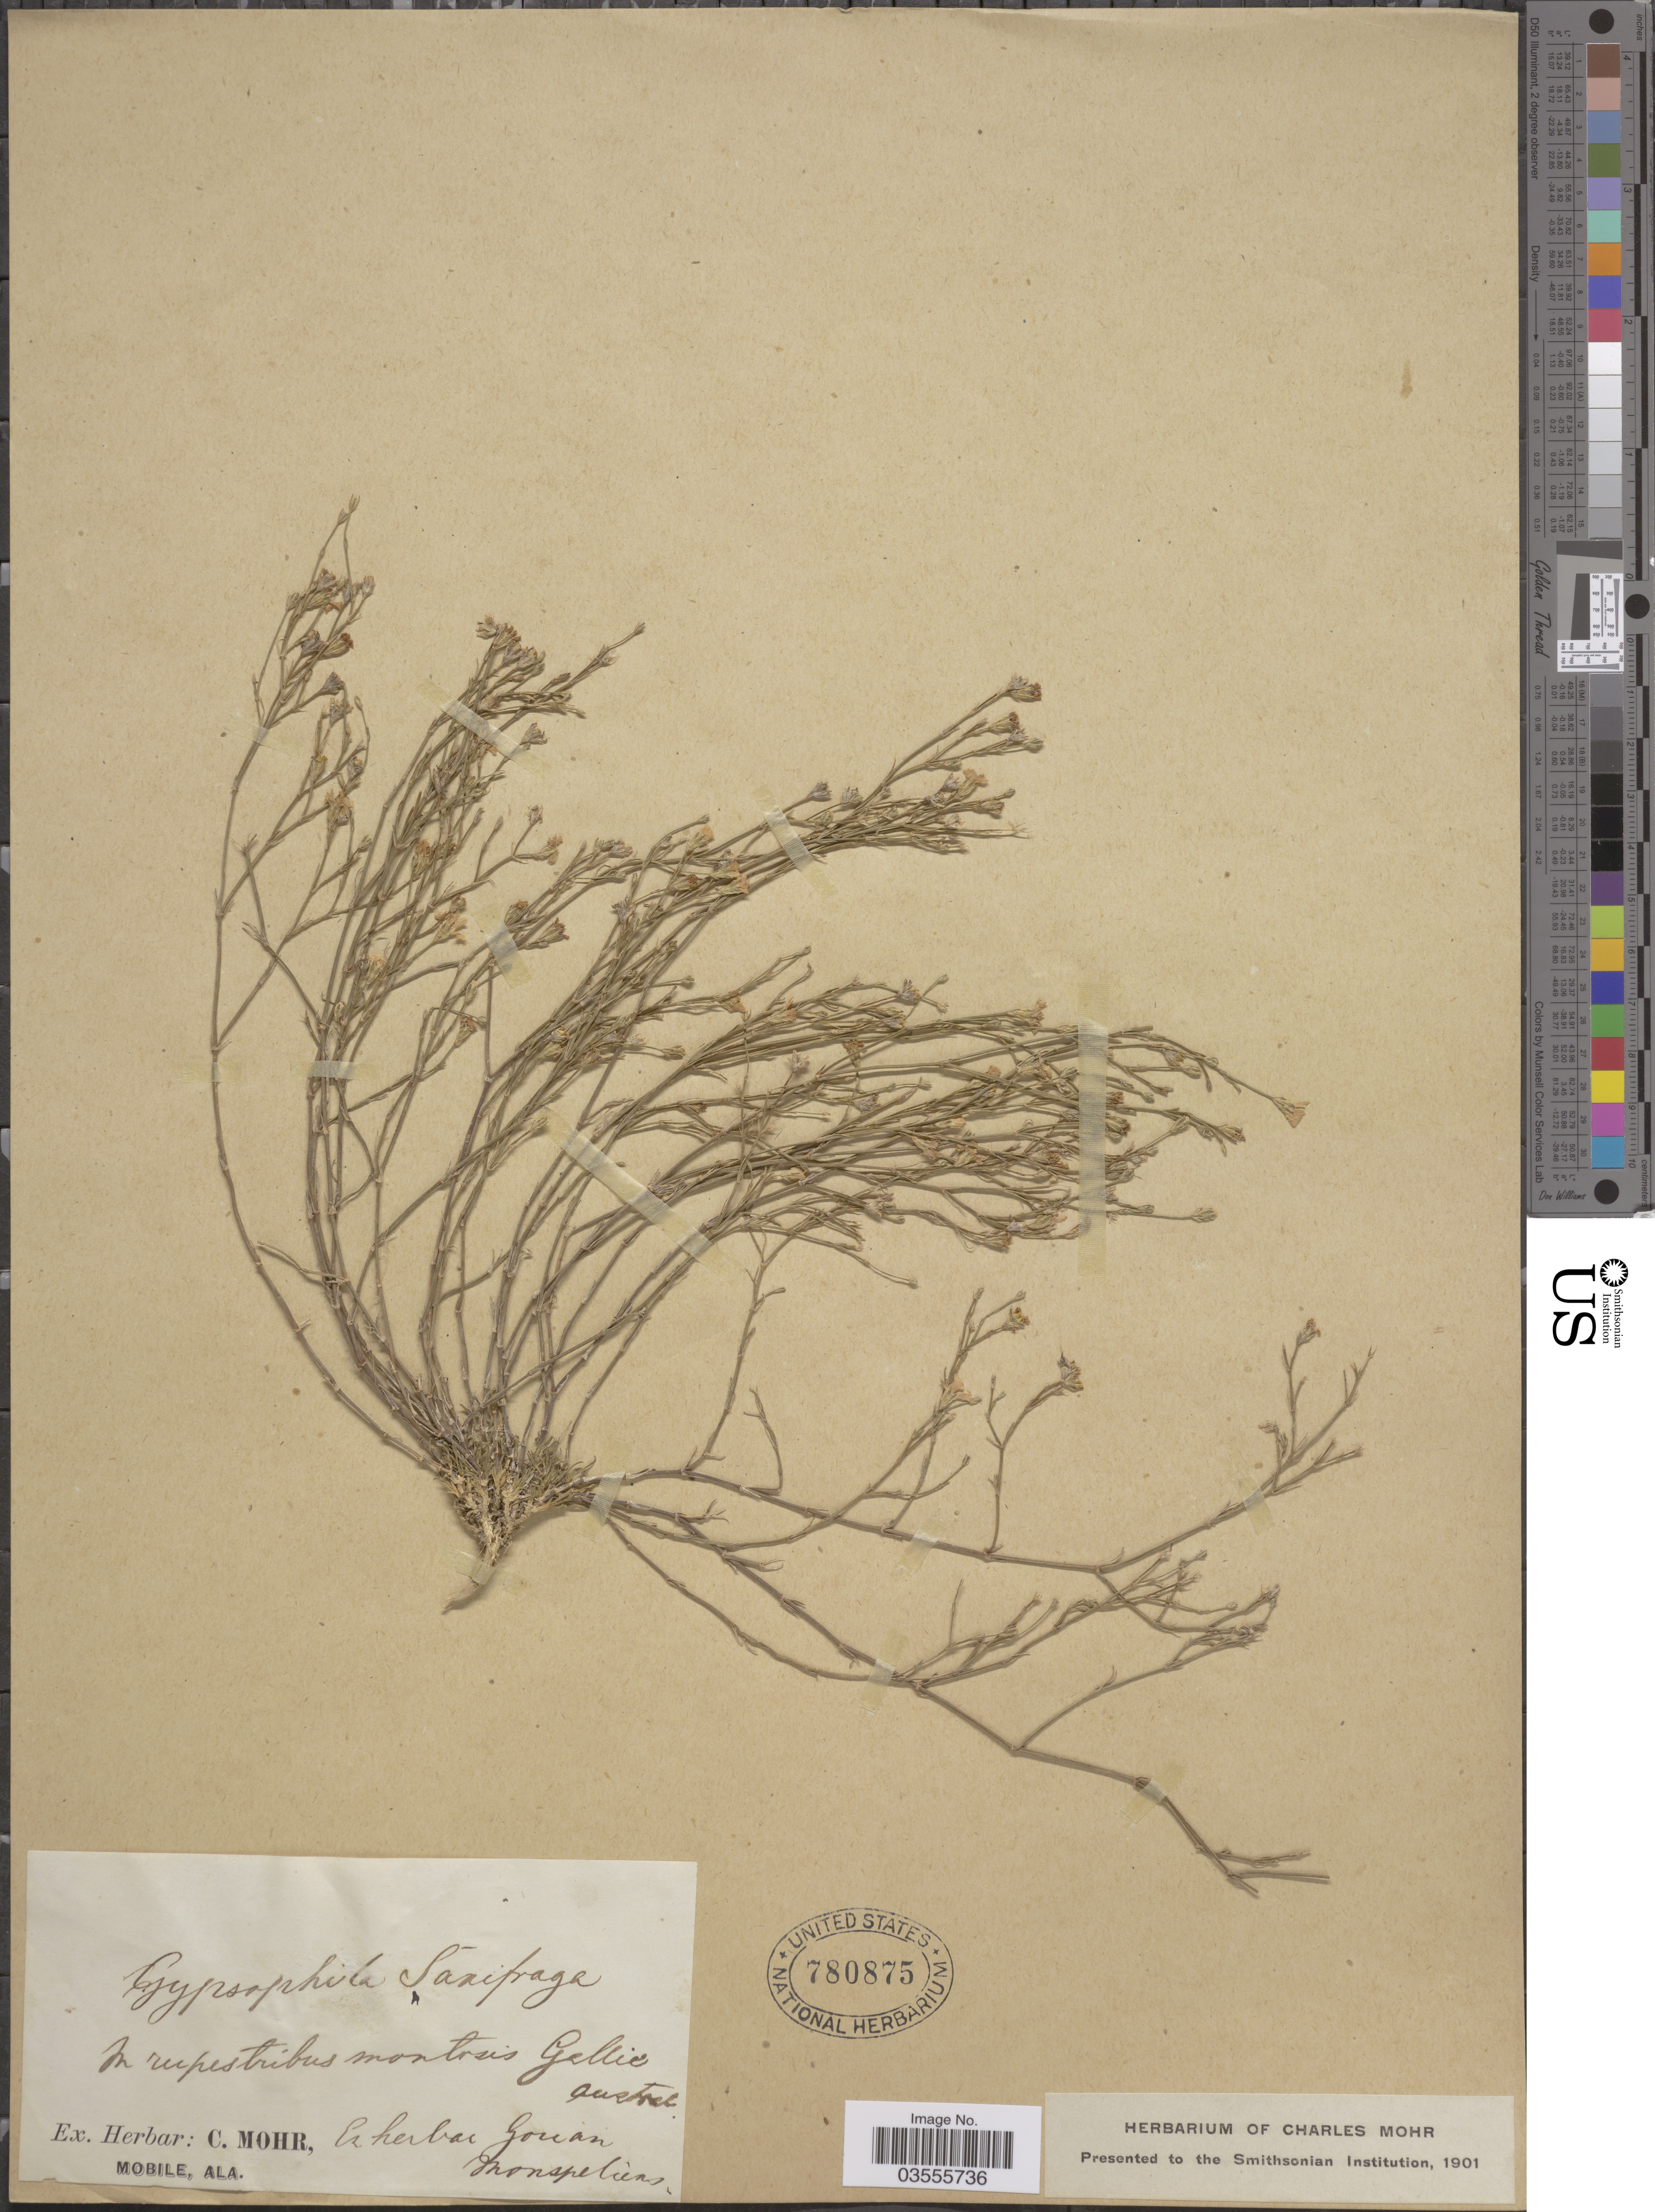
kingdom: Plantae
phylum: Tracheophyta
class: Magnoliopsida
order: Caryophyllales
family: Caryophyllaceae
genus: Petrorhagia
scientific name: Petrorhagia saxifraga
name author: (L.) Link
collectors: ex herb. Gouan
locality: In rupestribus montosis Gallie austrie.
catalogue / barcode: US 780875